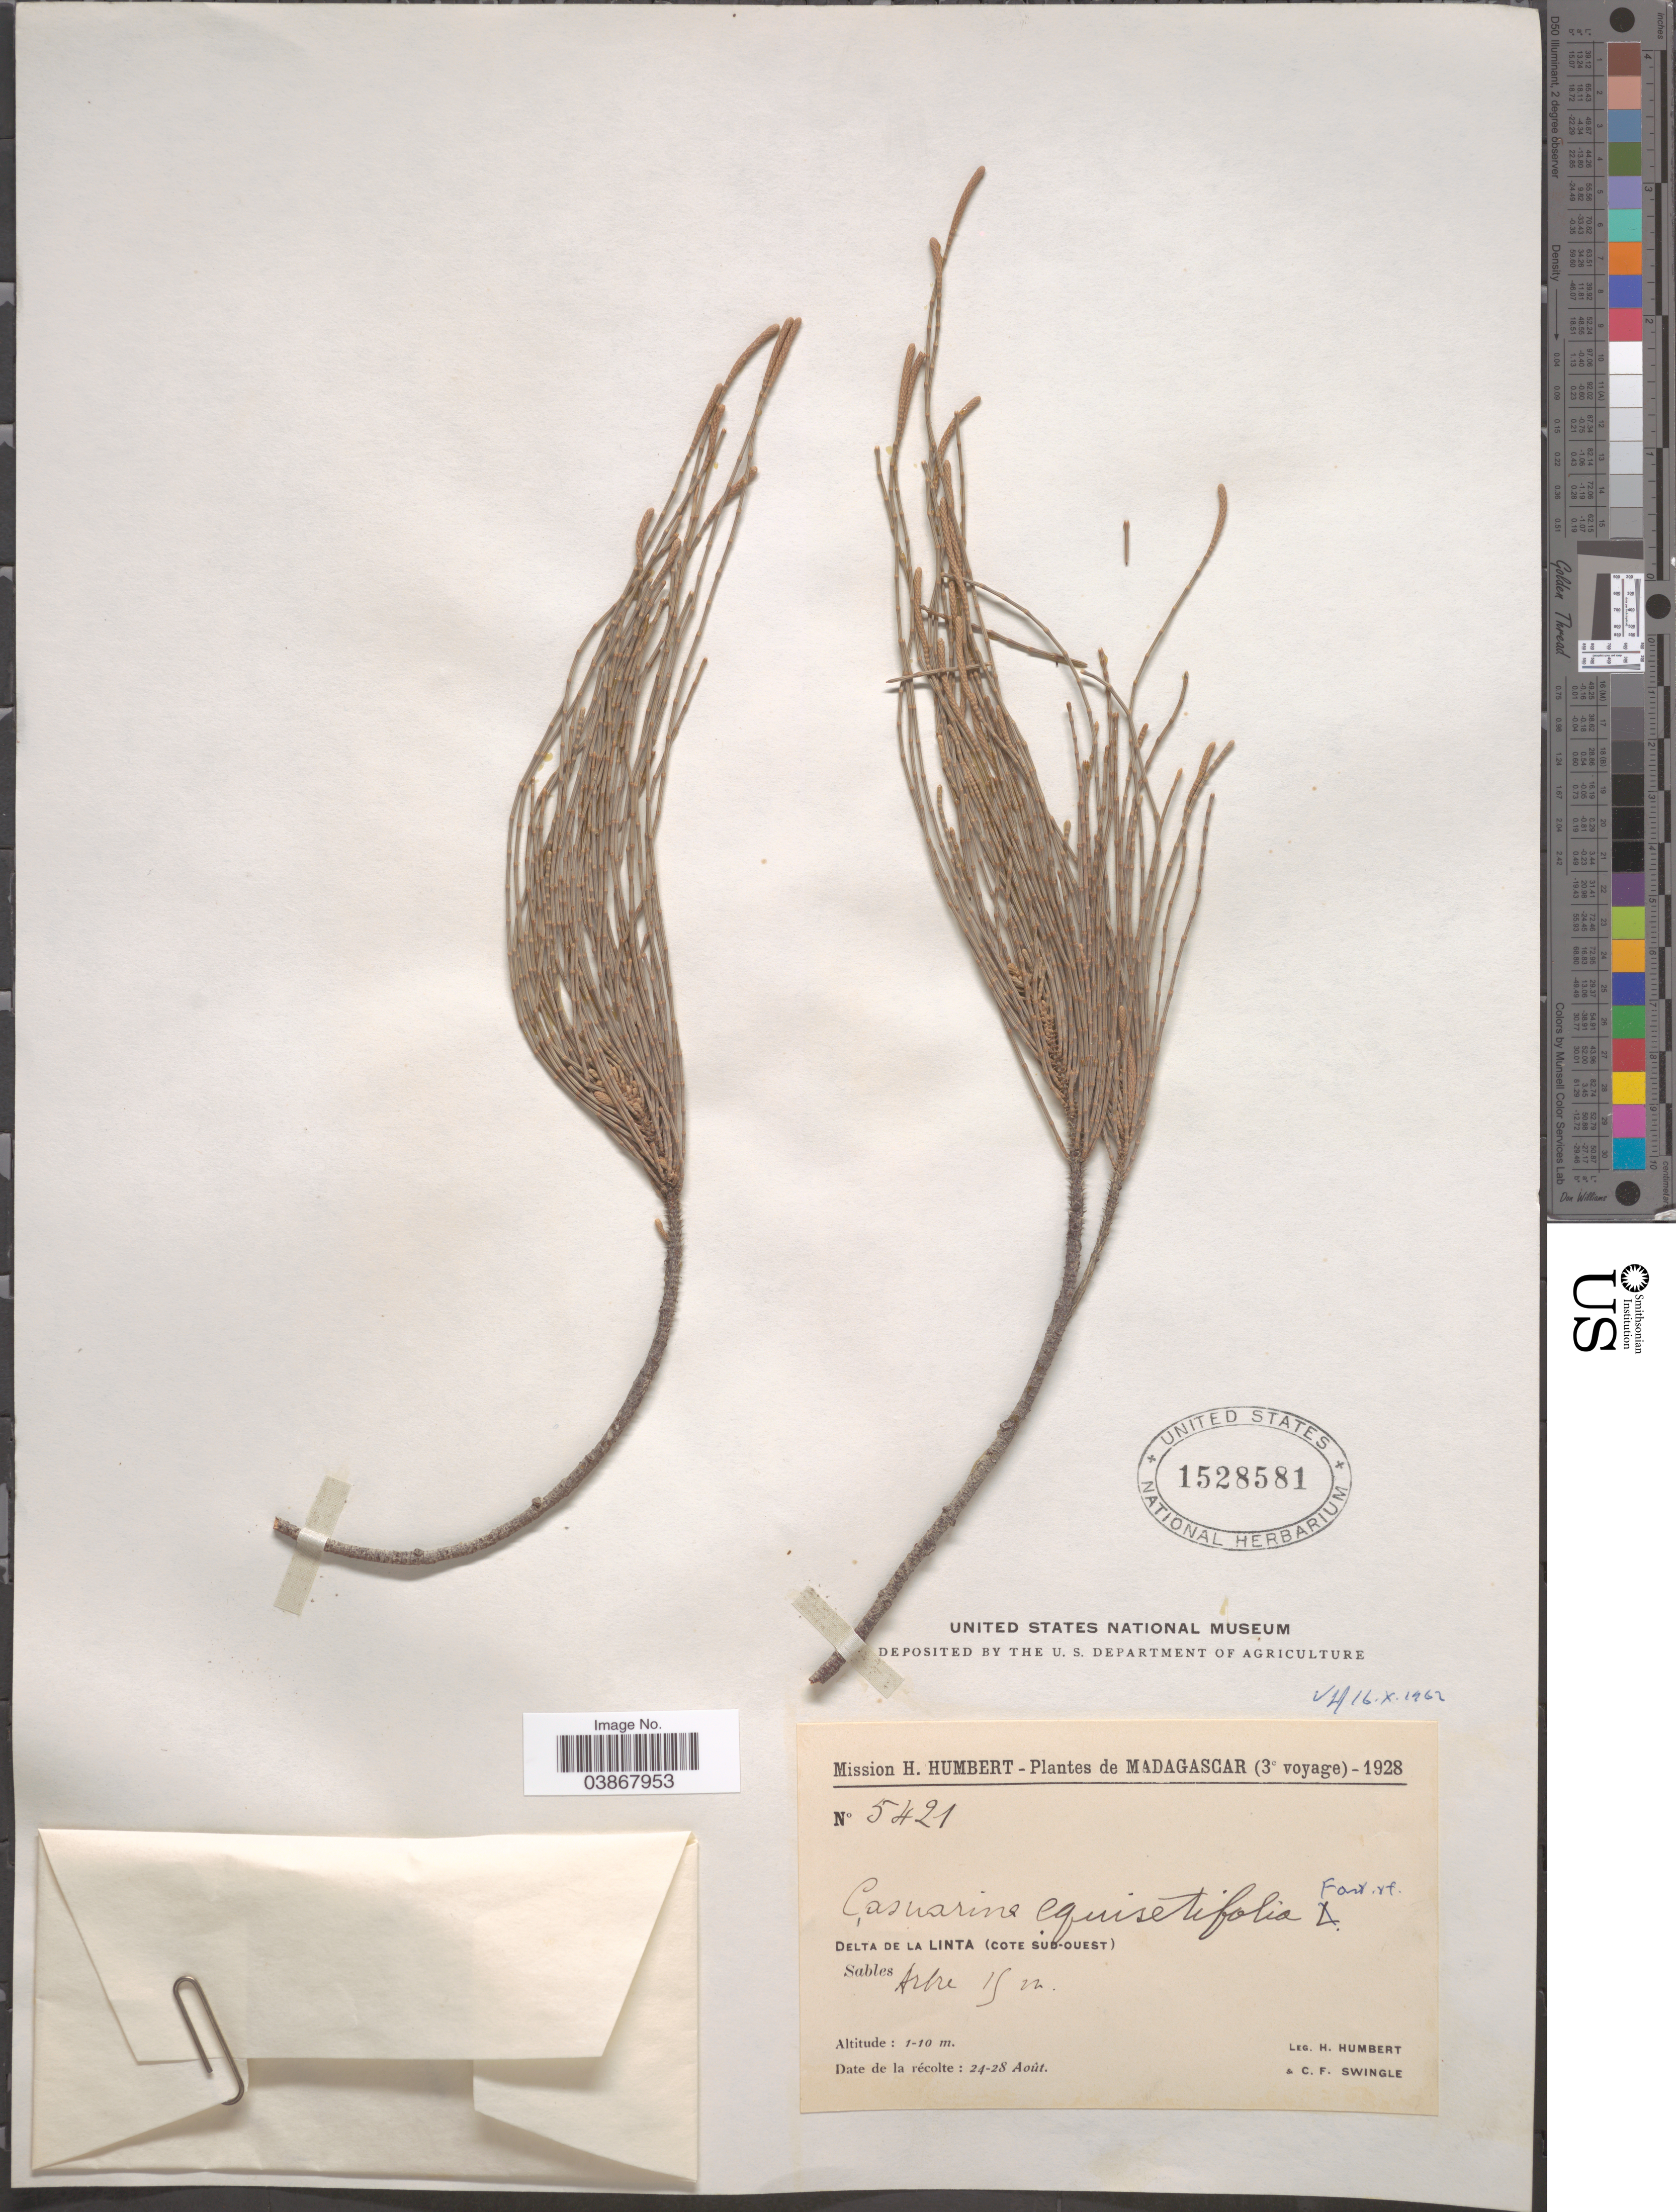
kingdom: Plantae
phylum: Tracheophyta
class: Magnoliopsida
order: Fagales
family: Casuarinaceae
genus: Casuarina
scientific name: Casuarina equisetifolia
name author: L.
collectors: H. Humbert & C. Swingle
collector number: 5421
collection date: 1928-08-24/1928-08-28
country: Madagascar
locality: Delta de La Linta (cote Sud-Ouest).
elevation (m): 1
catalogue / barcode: US 1528581